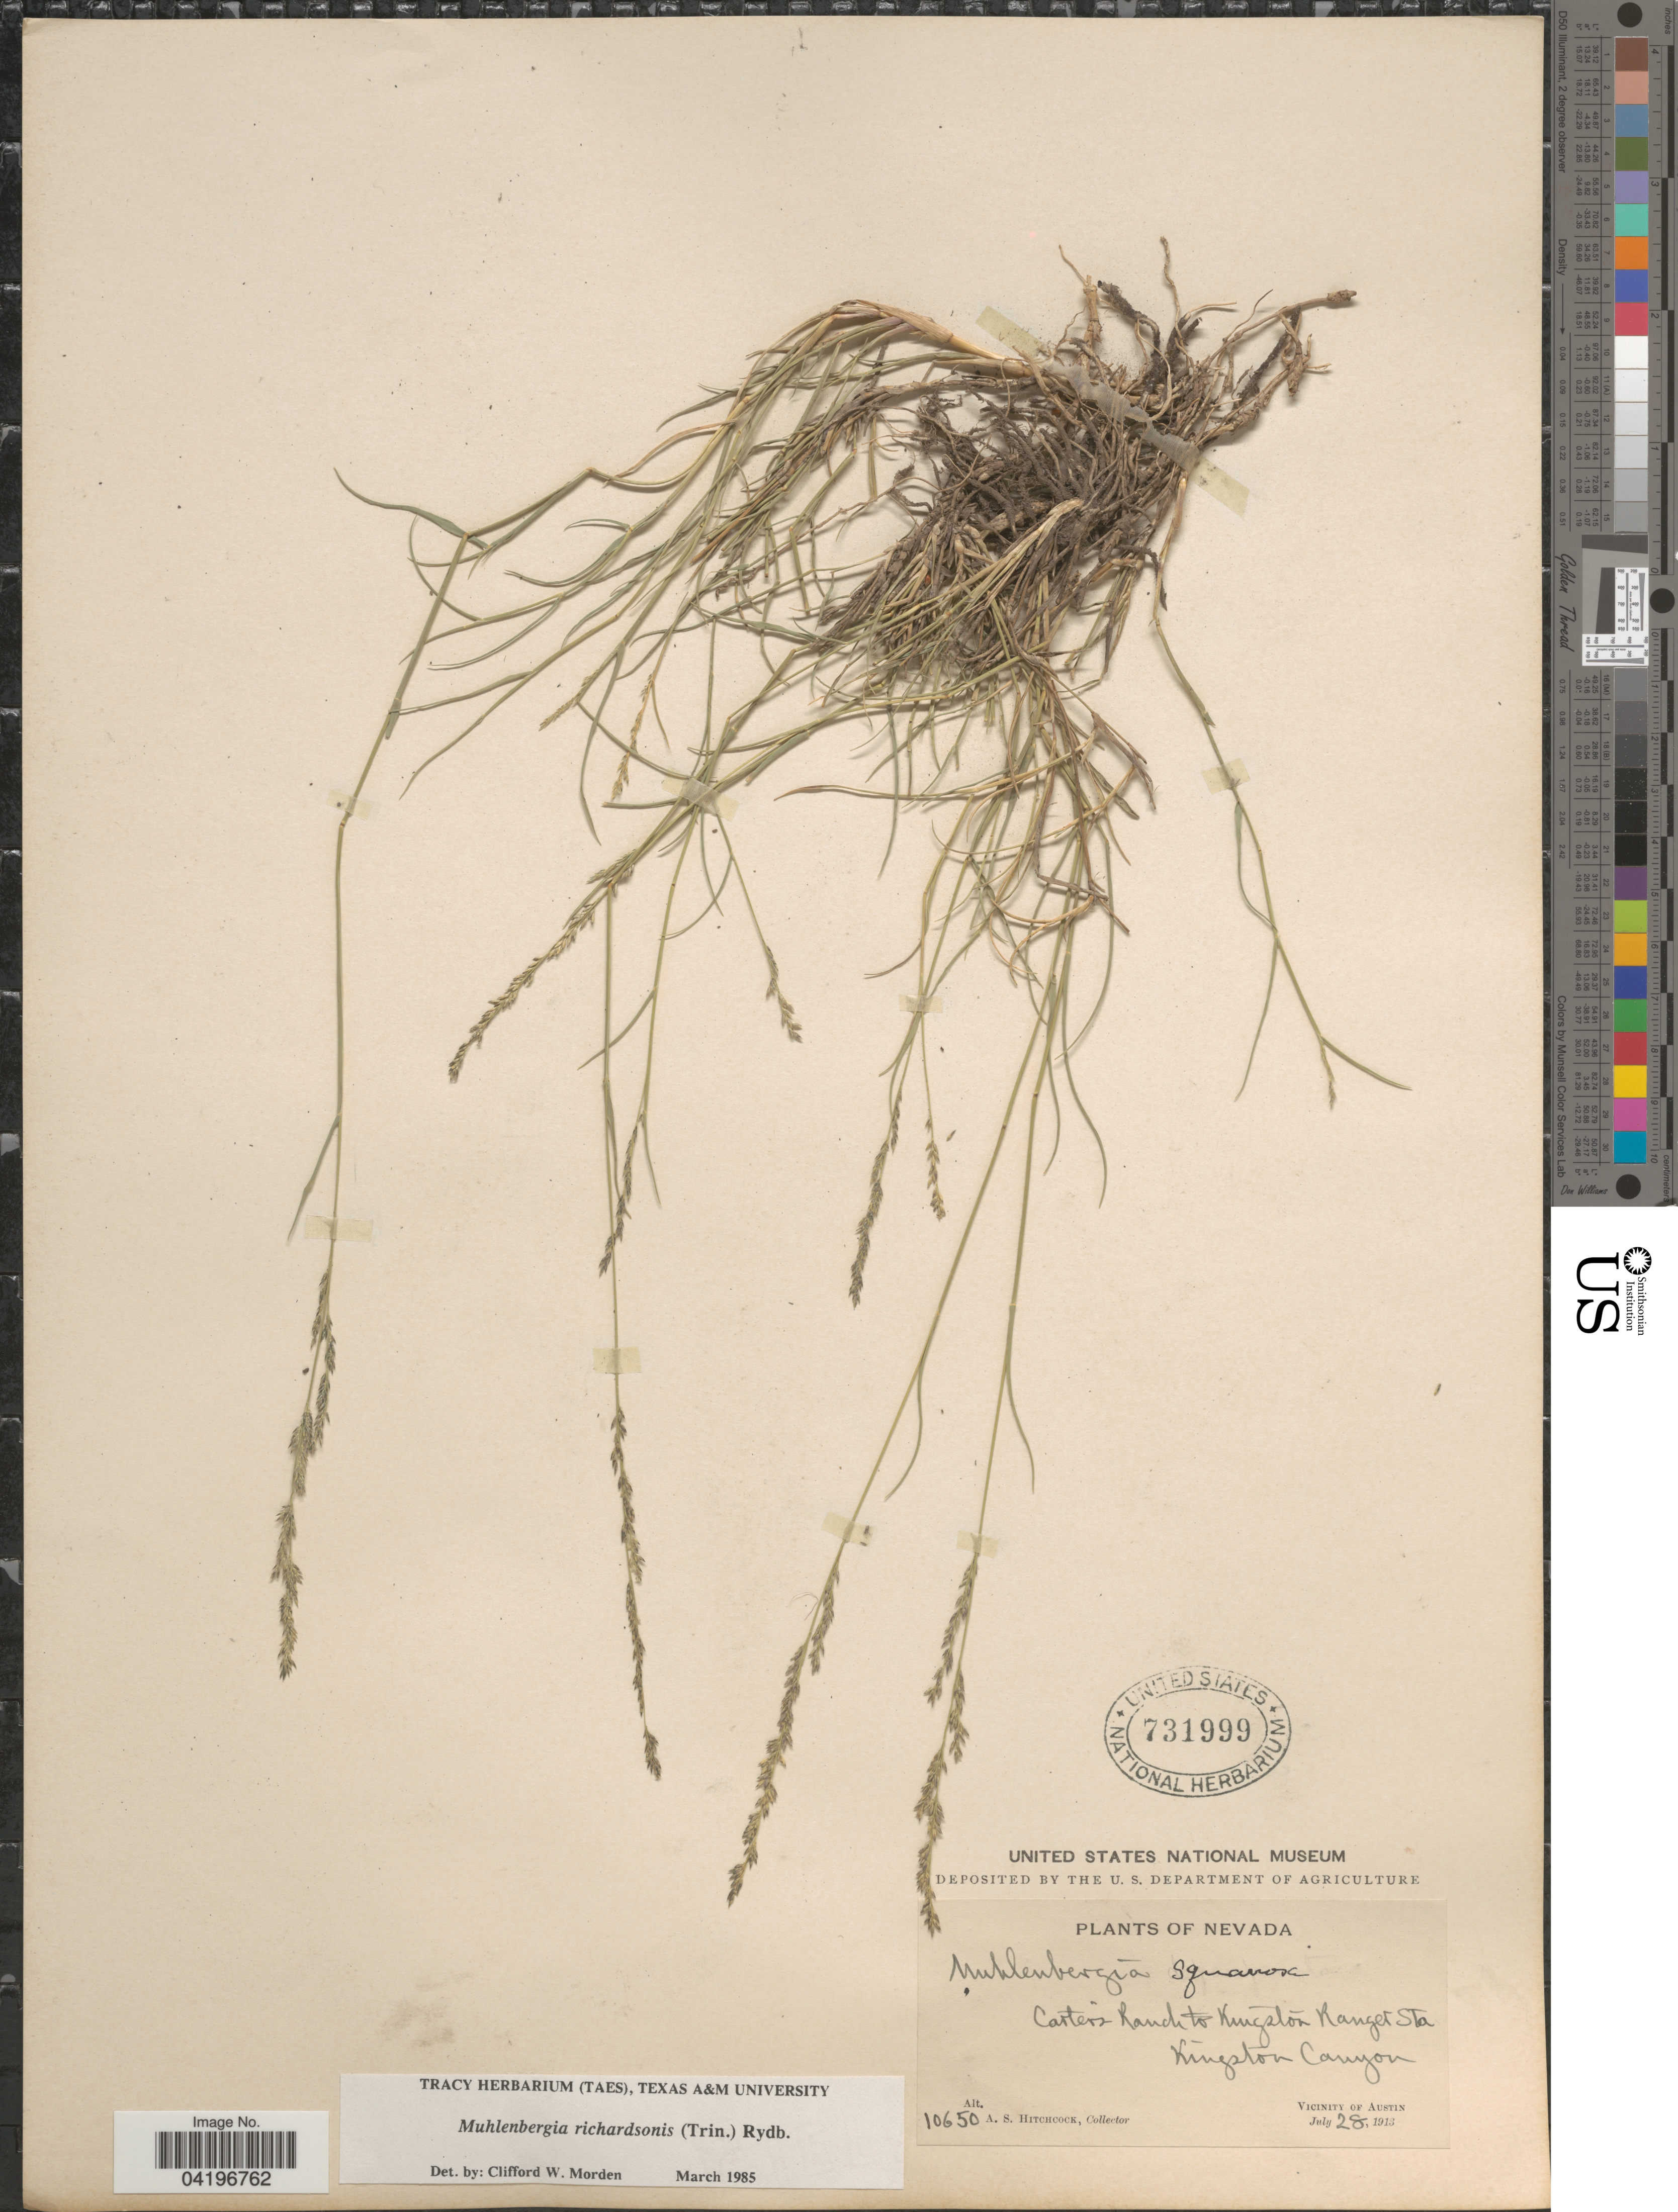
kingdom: Plantae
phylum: Tracheophyta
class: Liliopsida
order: Poales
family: Poaceae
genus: Muhlenbergia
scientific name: Muhlenbergia richardsonis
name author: (Trin.) Rydb.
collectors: A. S. Hitchcock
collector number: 10650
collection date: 1913-07-28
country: United States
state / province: Nevada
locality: Carter's Ranch to Kingston Ranger Sta. Kingston Canyon. Vicinity of Austin.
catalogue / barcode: US 731999